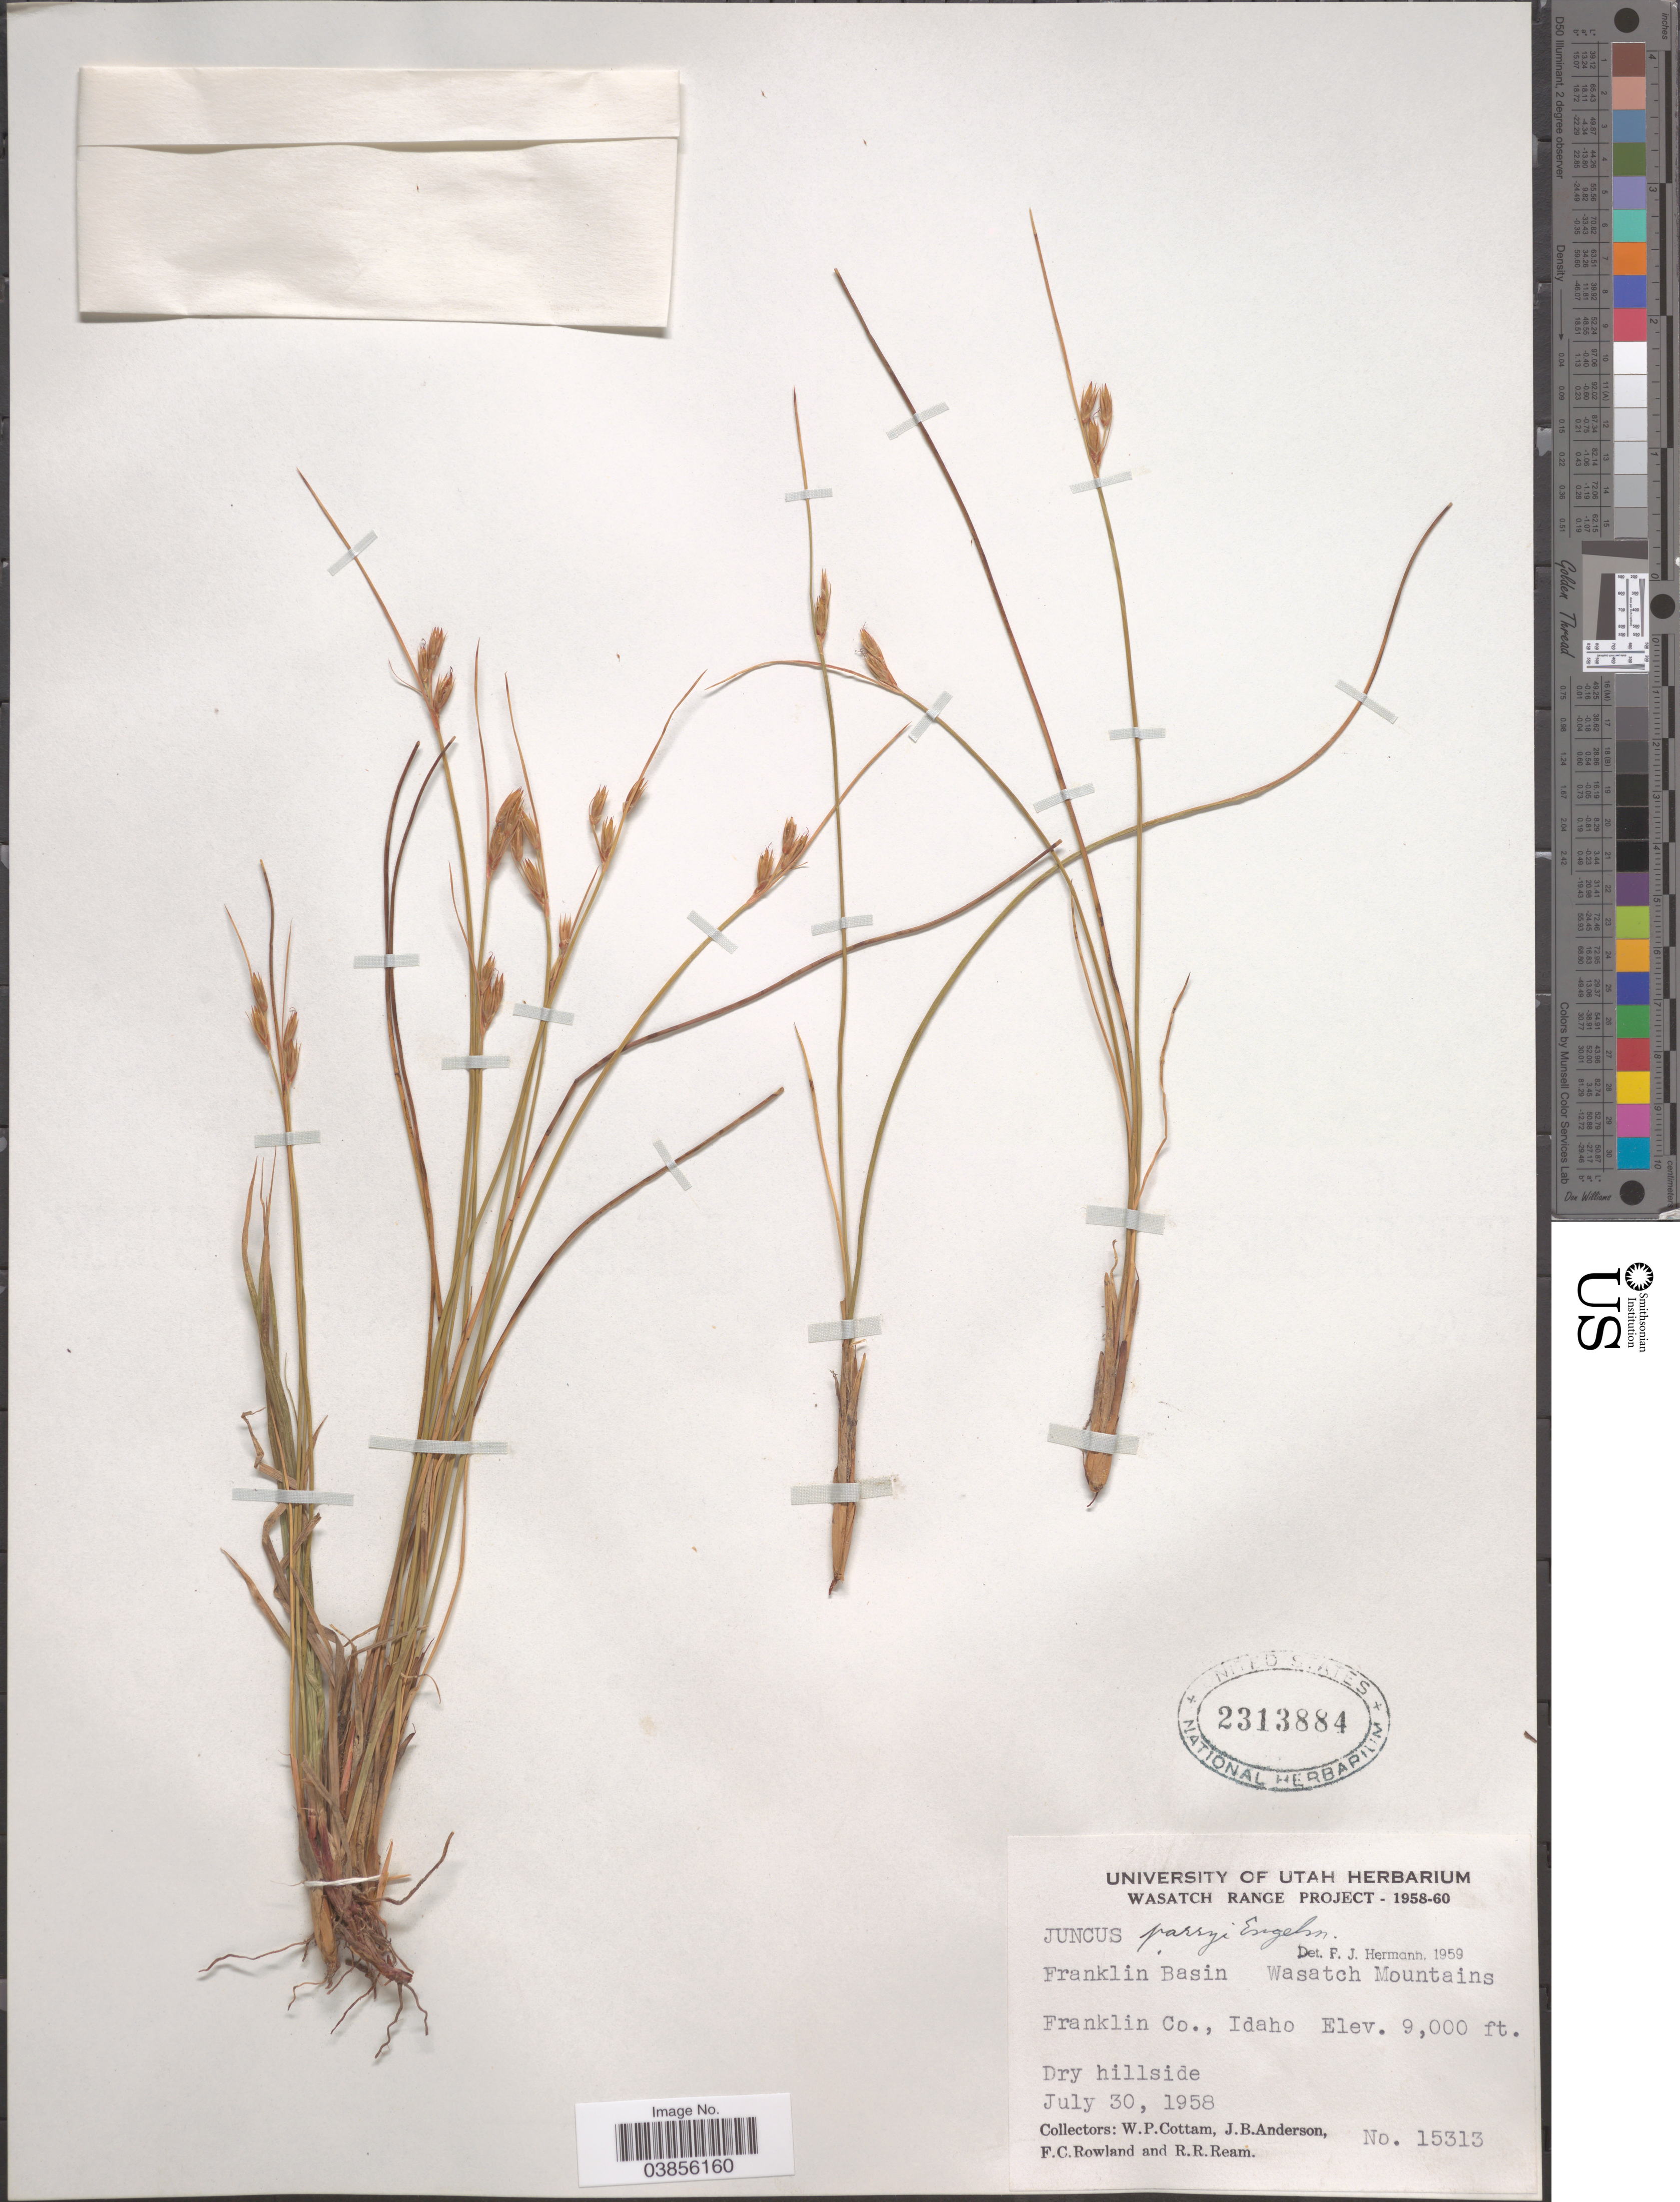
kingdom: Plantae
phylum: Tracheophyta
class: Liliopsida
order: Poales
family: Juncaceae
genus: Juncus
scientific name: Juncus parryi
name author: Engelm.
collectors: W. Cottam, J. B. Anderson, F. Rowland & R. Ream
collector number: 15313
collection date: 1958-07-30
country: United States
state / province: Idaho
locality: Wasatch Range Project. Franklin Basin. Wasatch Mountains. Franklin Co.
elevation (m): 2743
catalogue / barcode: US 2313884